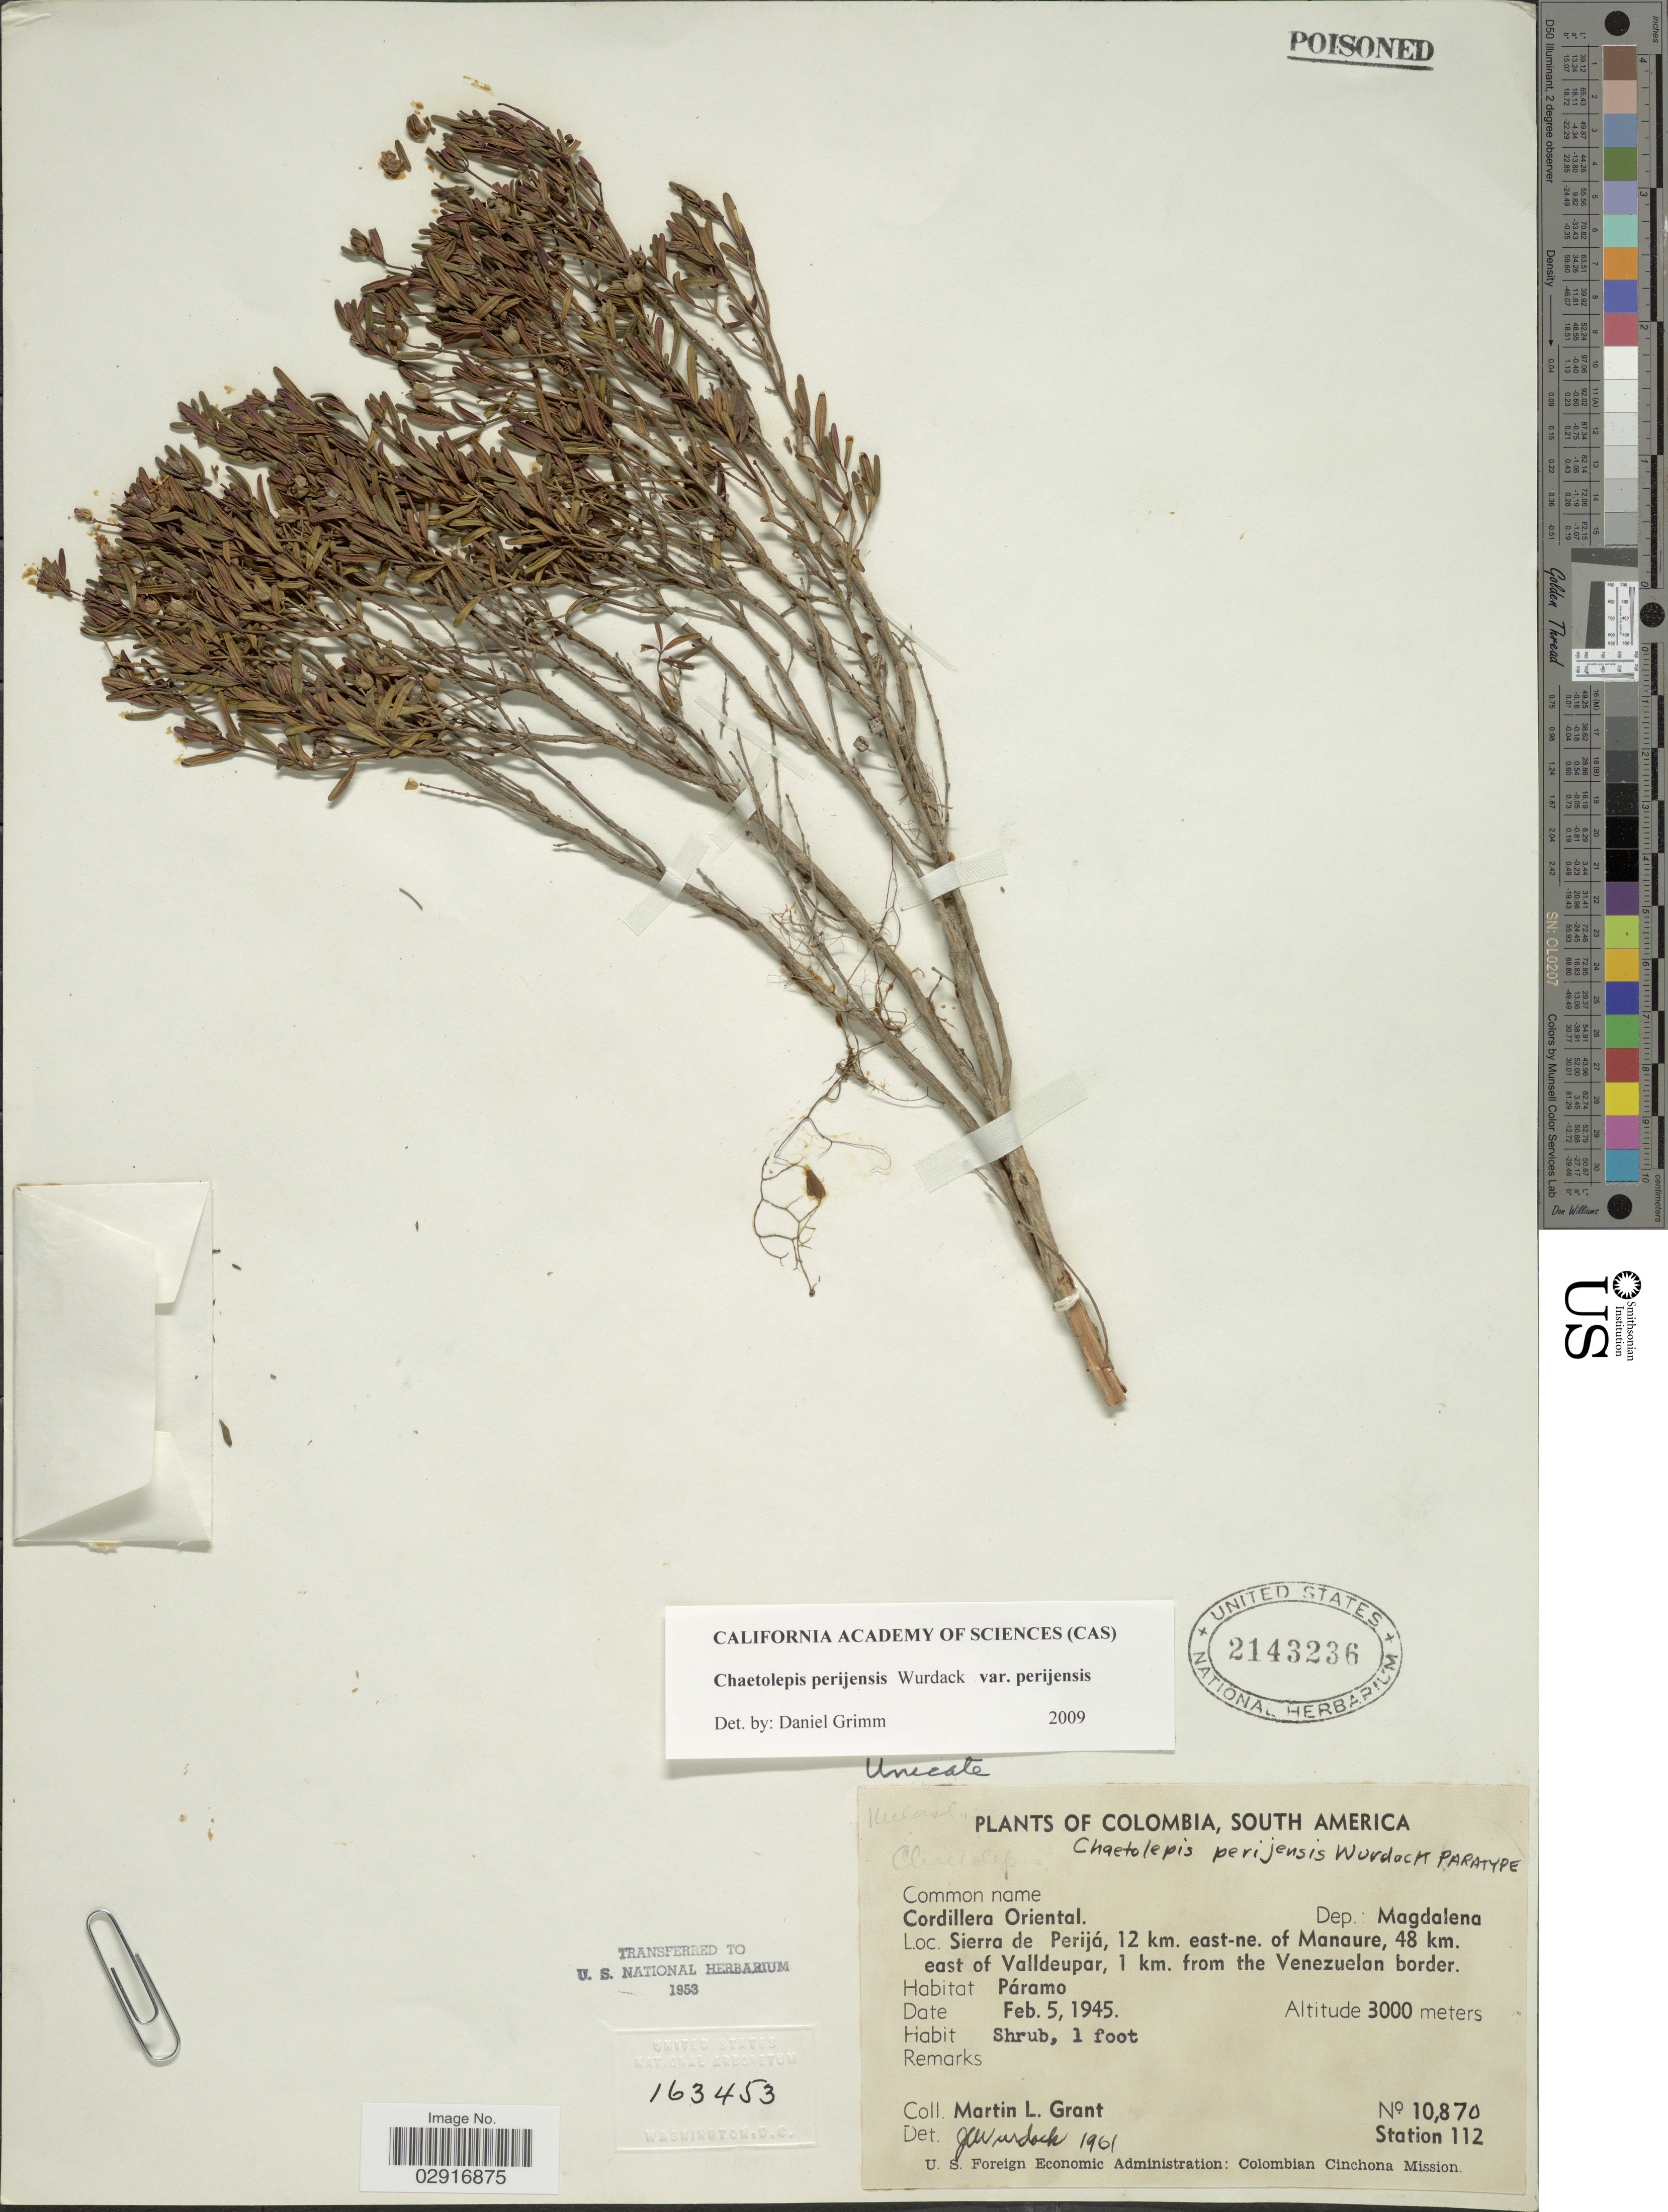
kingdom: Plantae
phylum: Tracheophyta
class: Magnoliopsida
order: Myrtales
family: Melastomataceae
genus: Chaetolepis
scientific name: Chaetolepis perijensis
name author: Wurdack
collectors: M. L. Grant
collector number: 10870/112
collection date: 1945-02-05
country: Colombia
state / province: Magdalena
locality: Cordillera Oriental. Dep.: Magdalena. Sierra de Perijá, 12 km. east-ne. of Manaure, 48 km. east of Valldeupar, 1 km. from the Venezuelan border.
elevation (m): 3000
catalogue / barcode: US 2143236